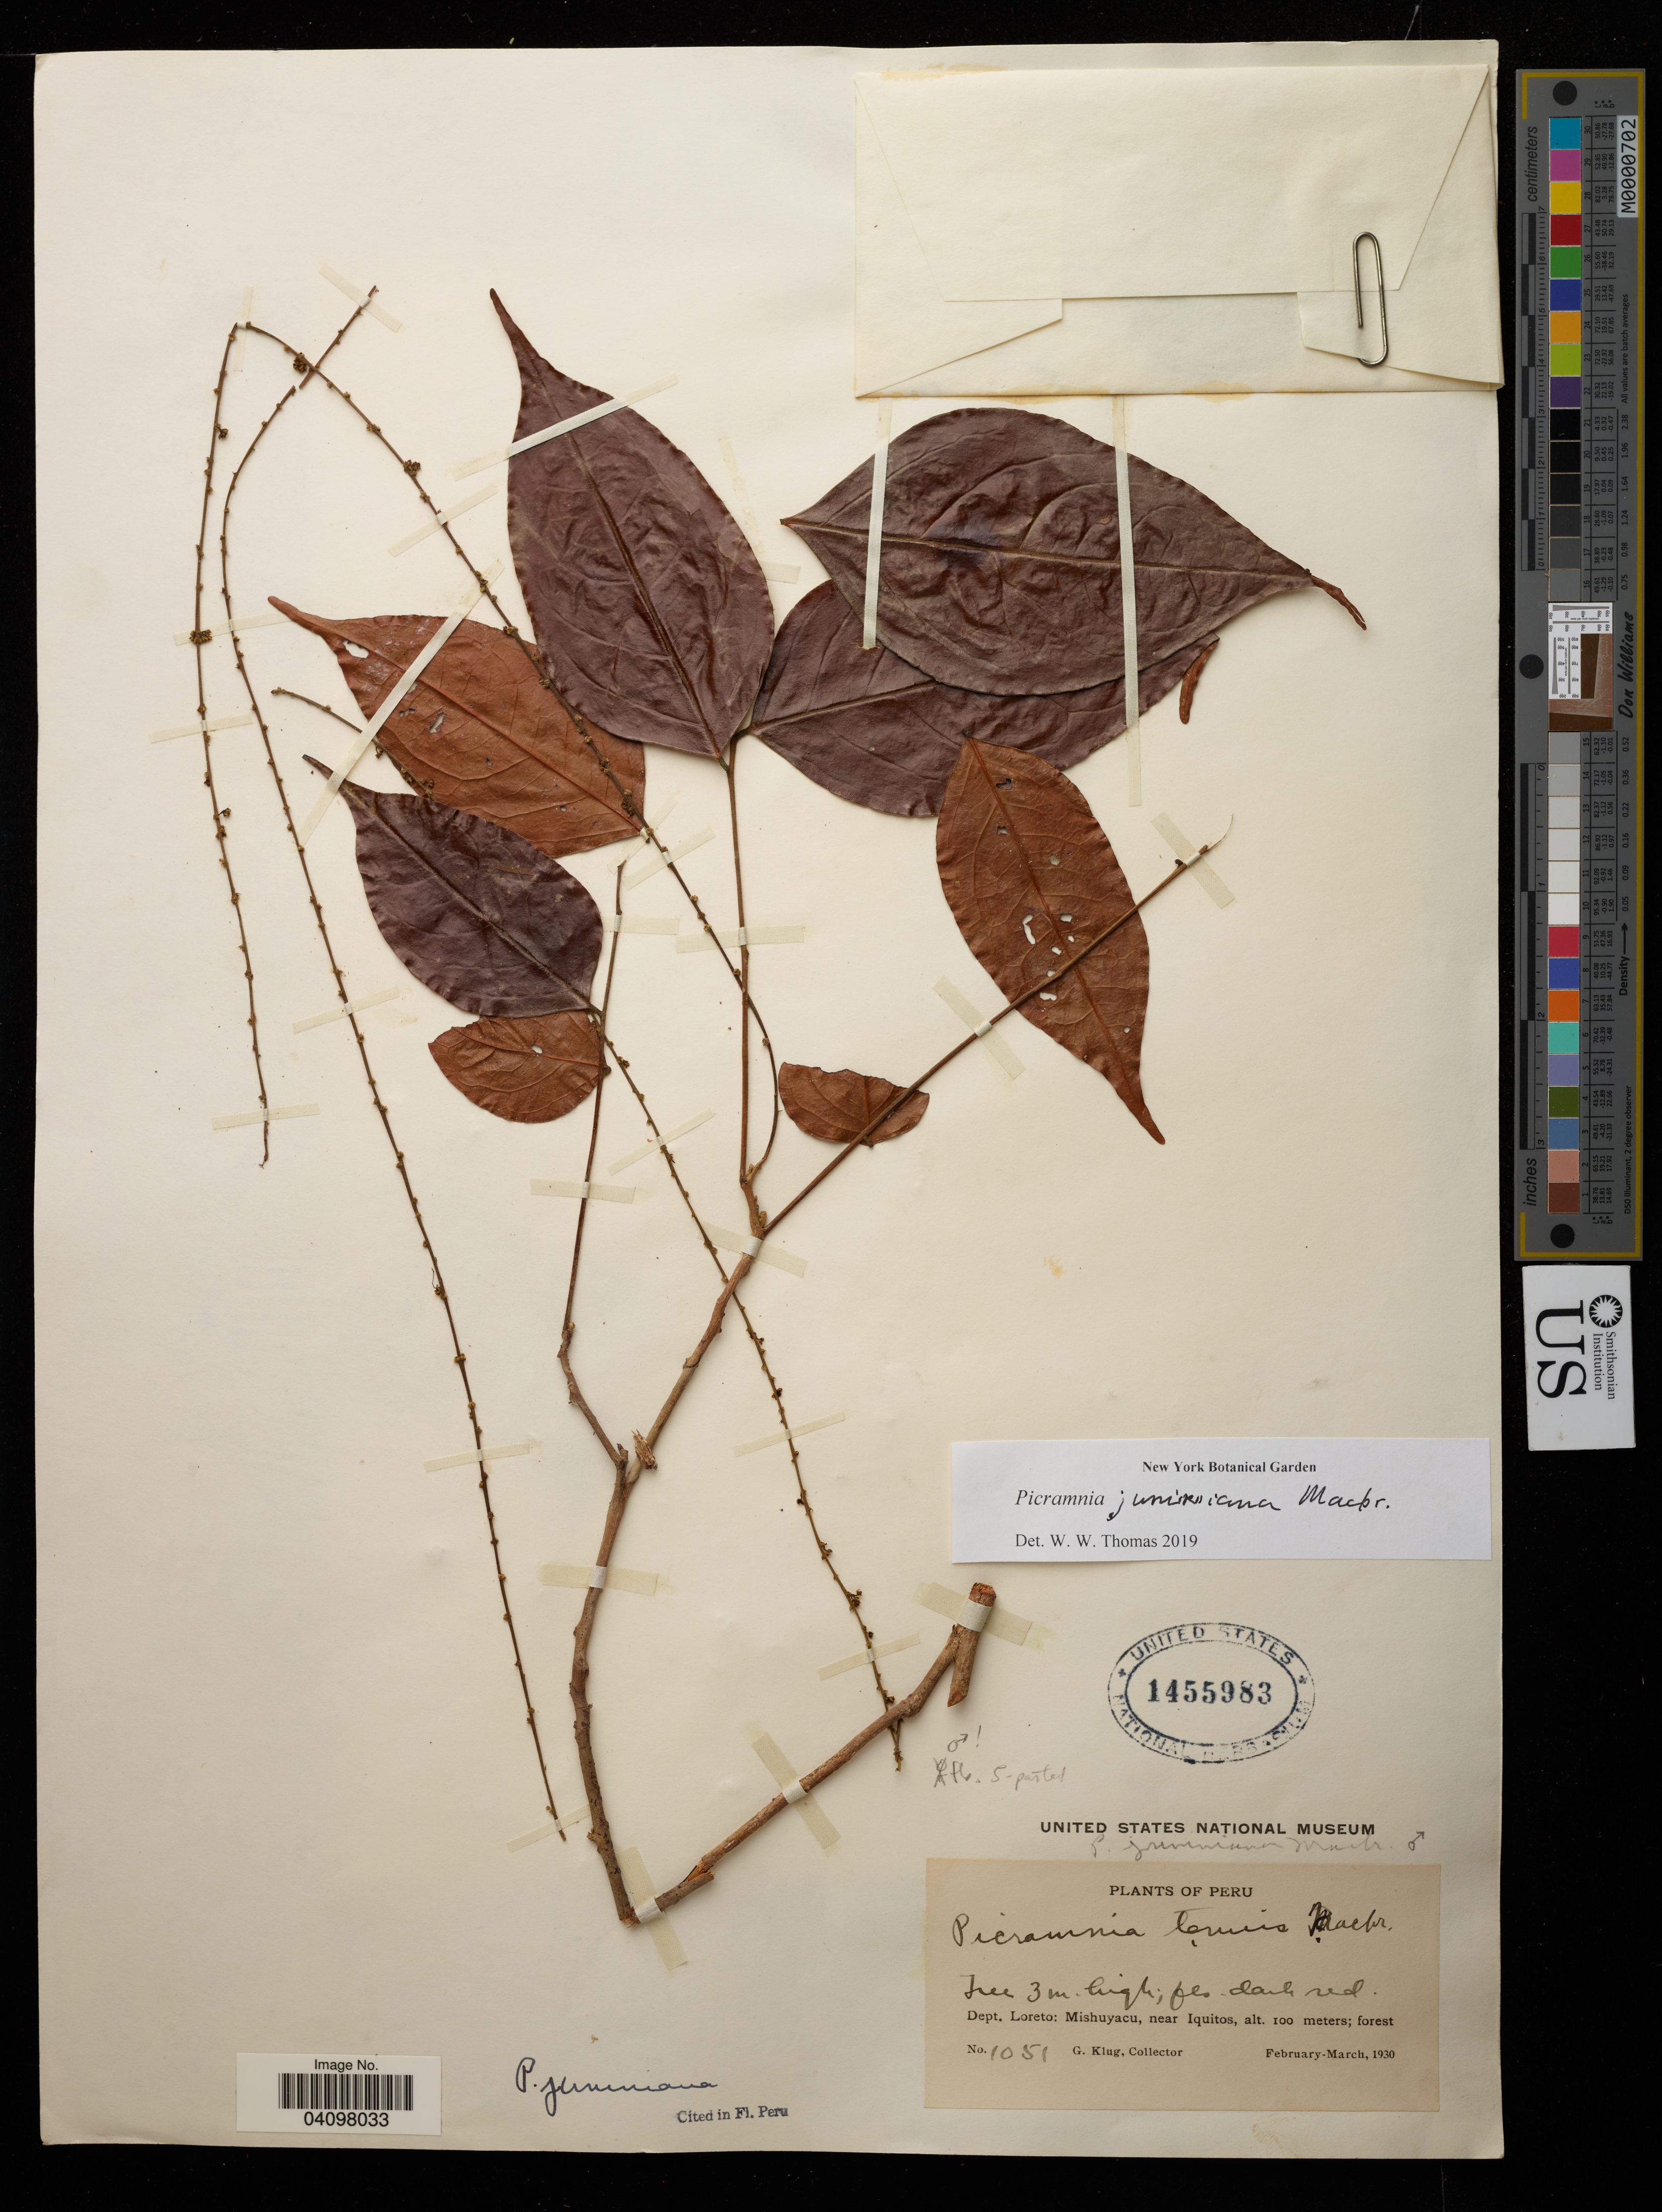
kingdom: Plantae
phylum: Tracheophyta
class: Magnoliopsida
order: Picramniales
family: Picramniaceae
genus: Picramnia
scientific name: Picramnia juniniana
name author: J.F. Macbr.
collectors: G. Klug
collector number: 1051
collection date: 1930-02/1930-03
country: Peru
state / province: Loreto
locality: Mishuyacu, near Iquitos.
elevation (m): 100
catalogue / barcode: US 1455983